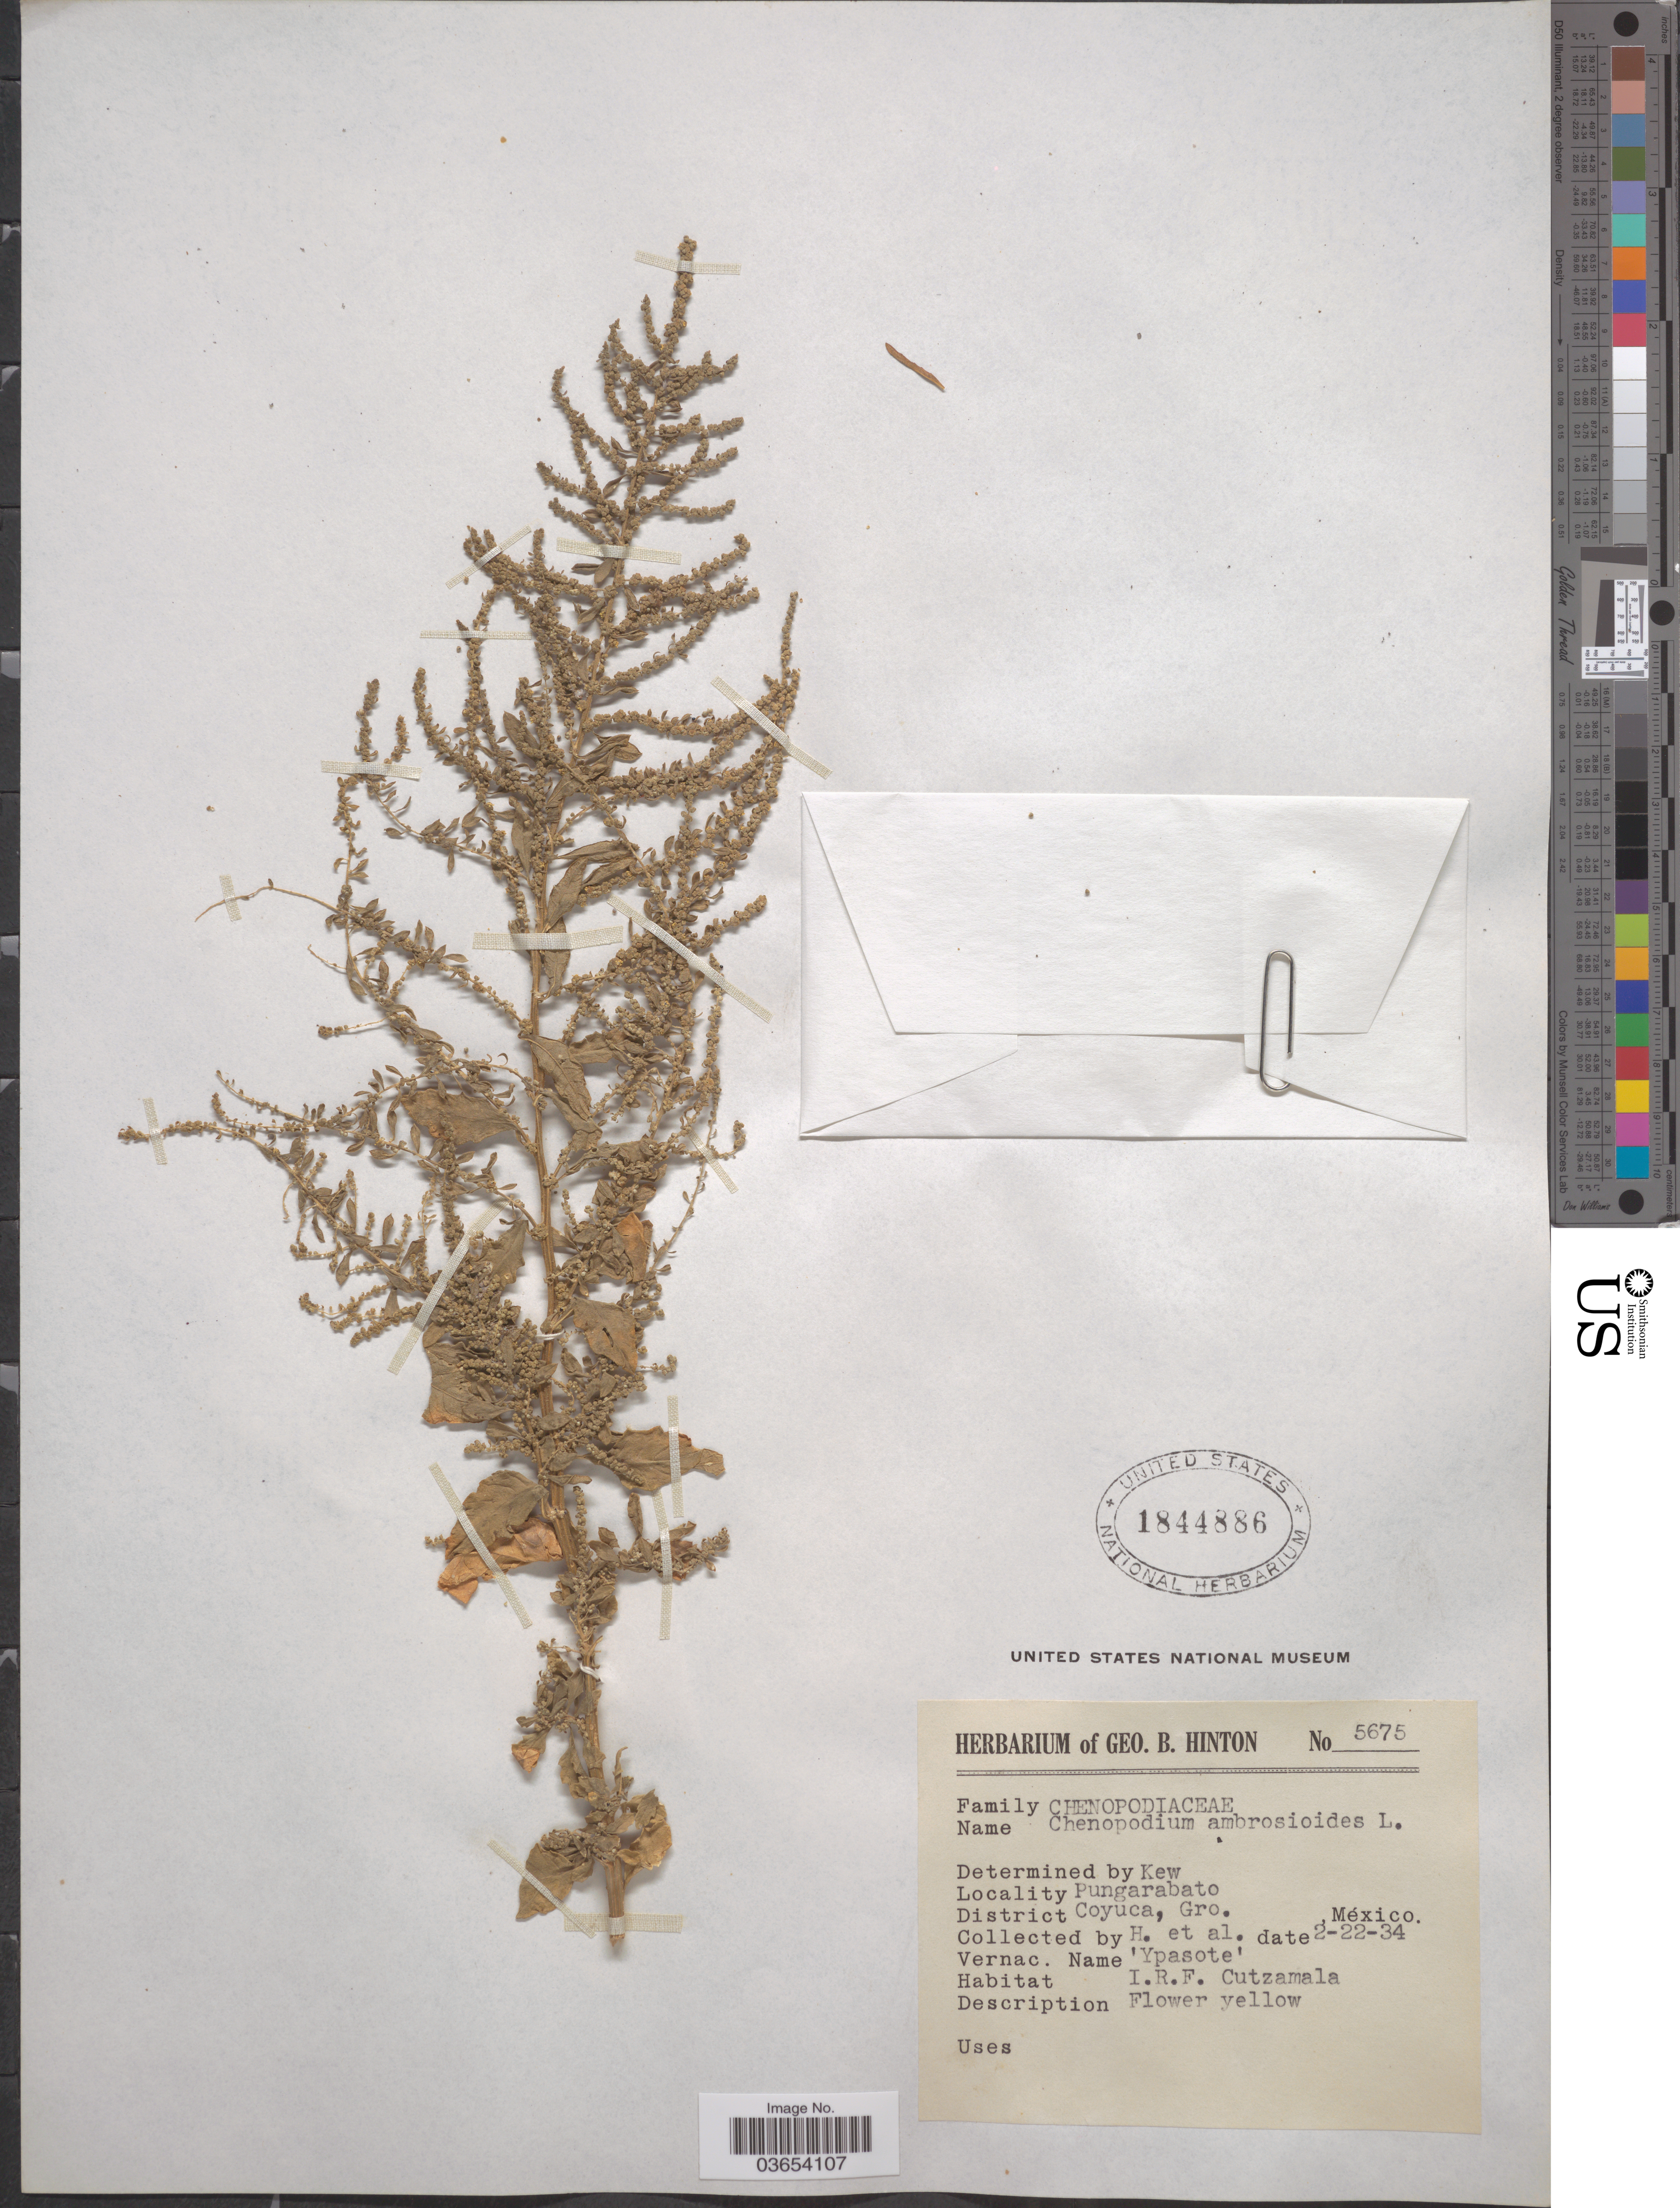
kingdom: Plantae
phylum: Tracheophyta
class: Magnoliopsida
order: Caryophyllales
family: Amaranthaceae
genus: Chenopodium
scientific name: Chenopodium ambrosioides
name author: L.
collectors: G. B. Hinton & et al.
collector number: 5675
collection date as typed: Transcribed d/m/y: 22/2/34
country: Mexico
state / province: Guerrero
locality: Pungarabato. District Coyuca.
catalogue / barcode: US 1844886